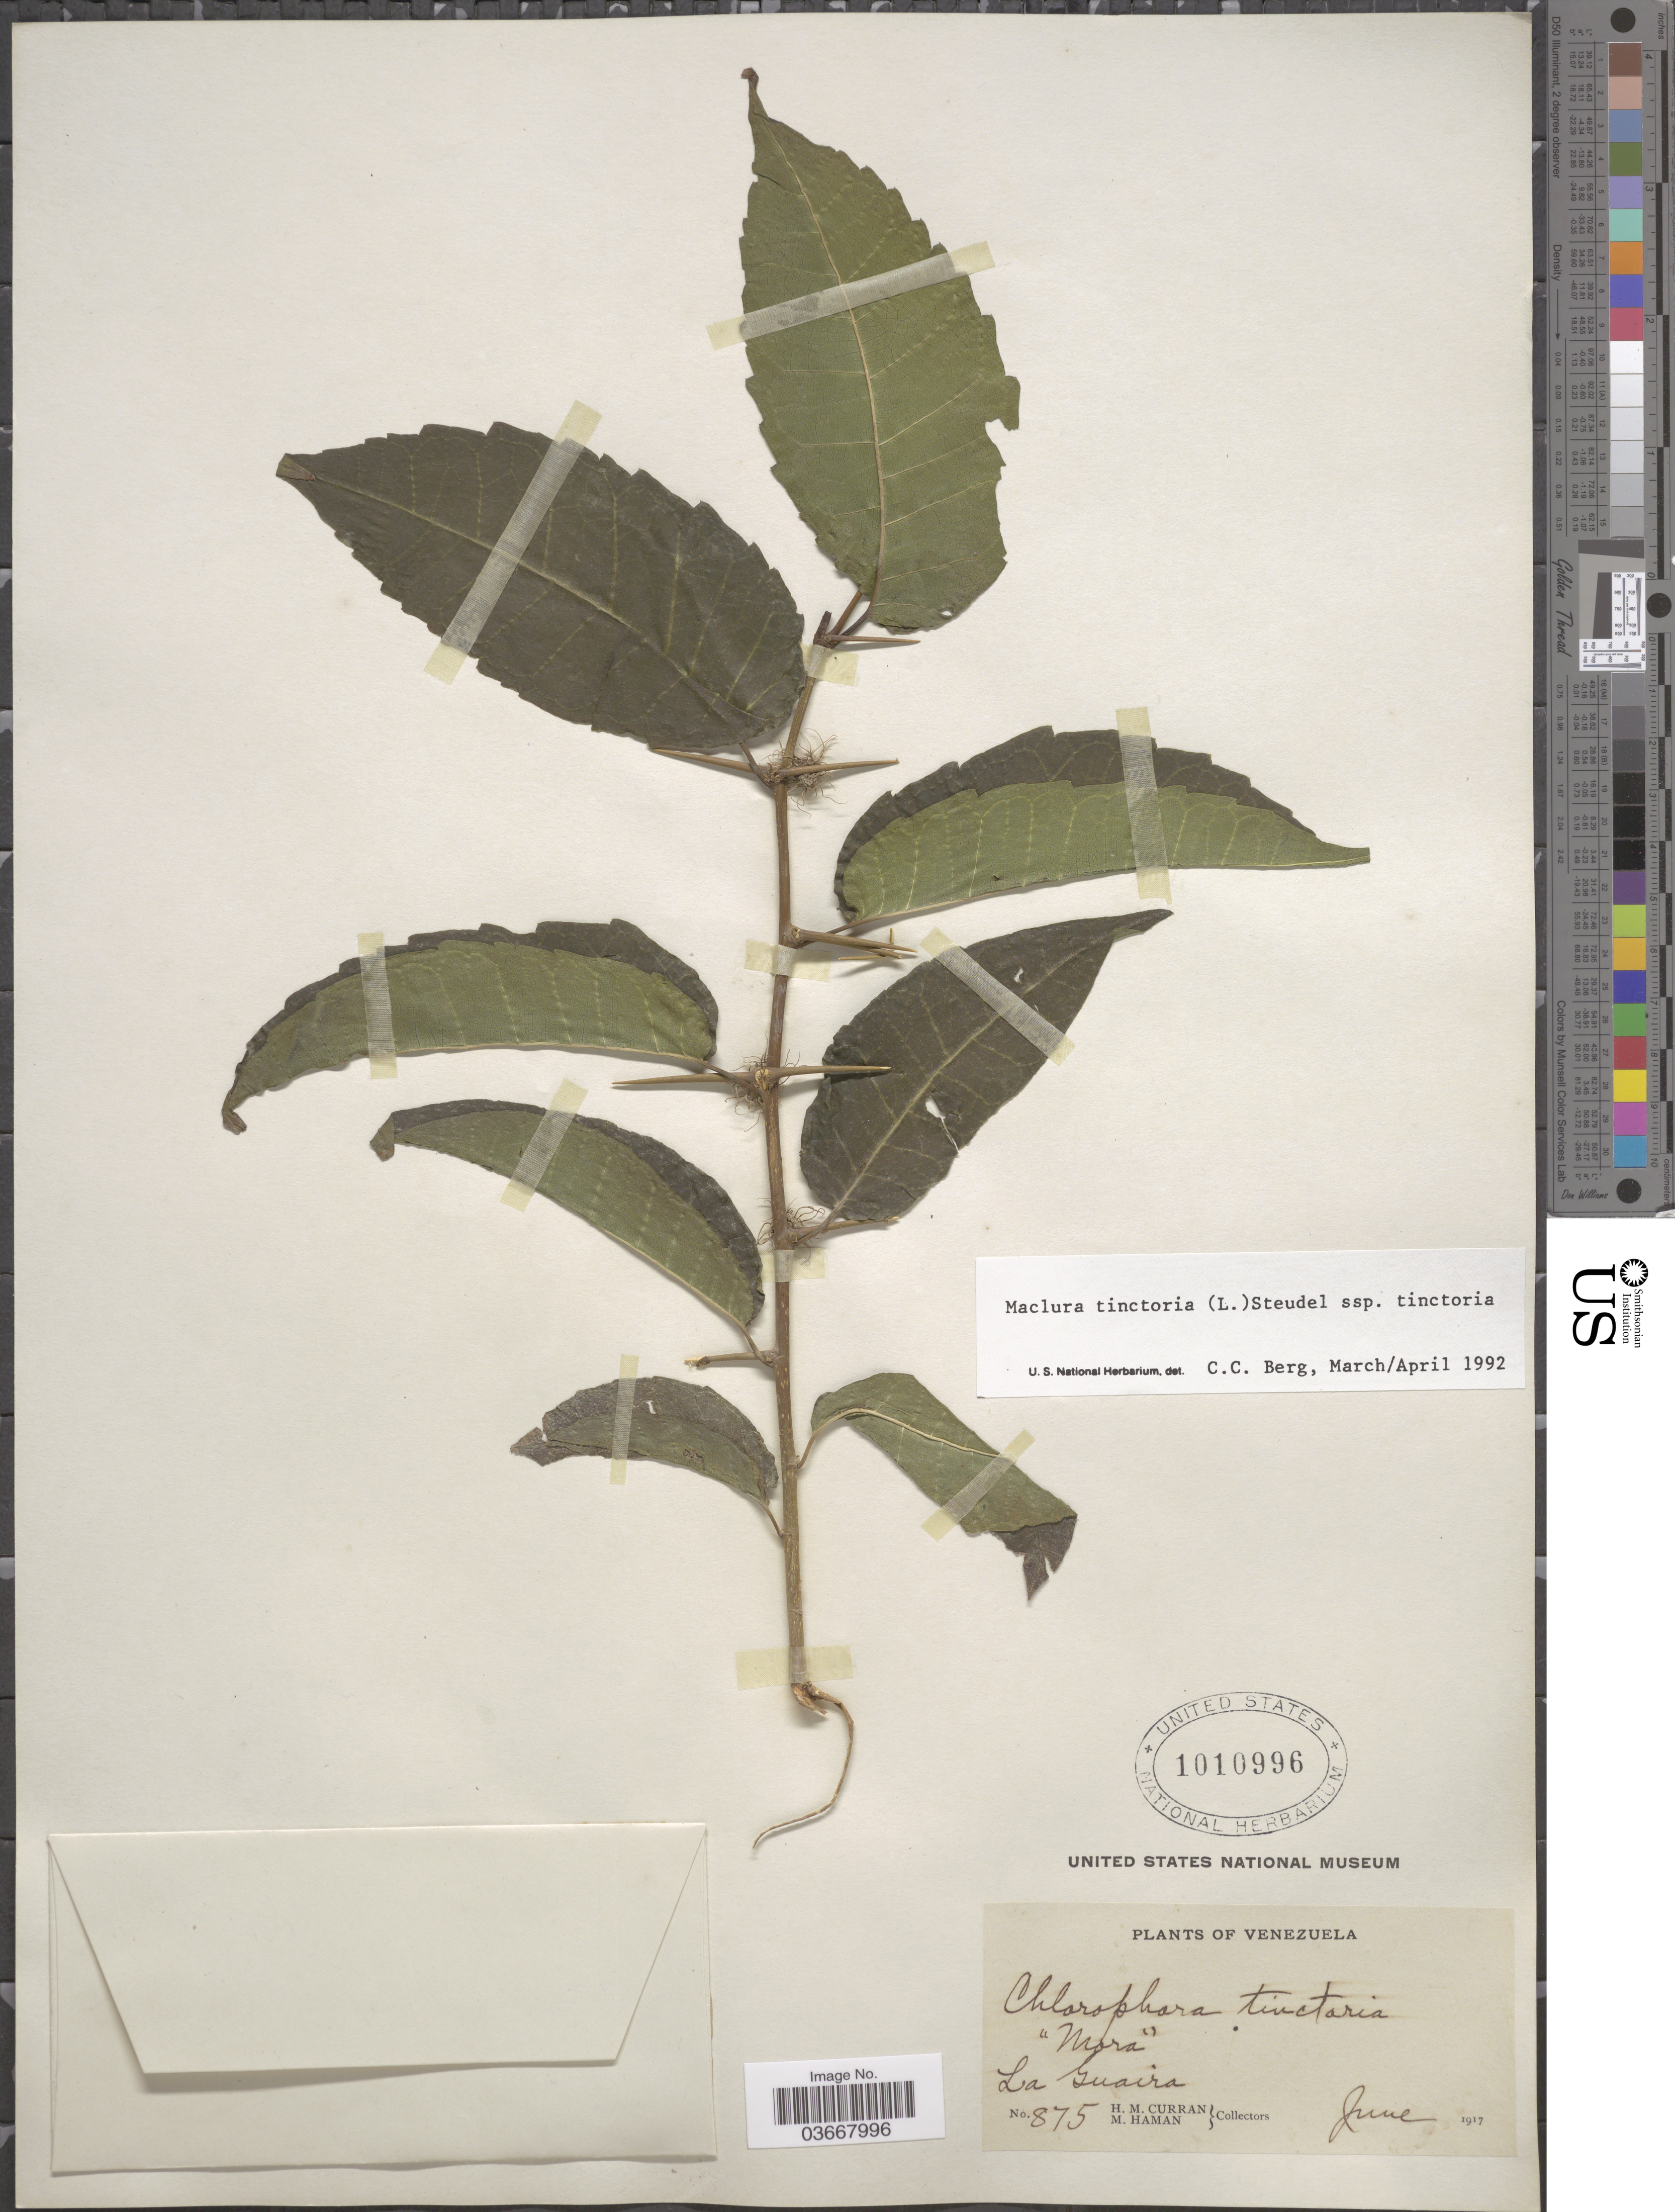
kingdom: Plantae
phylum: Tracheophyta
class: Magnoliopsida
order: Rosales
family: Moraceae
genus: Maclura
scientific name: Maclura tinctoria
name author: (L.) D. Don ex Steud.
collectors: H. M. Curran & M. Haman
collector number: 875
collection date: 1917-06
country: Venezuela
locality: La Guaira.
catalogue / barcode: US 1010996